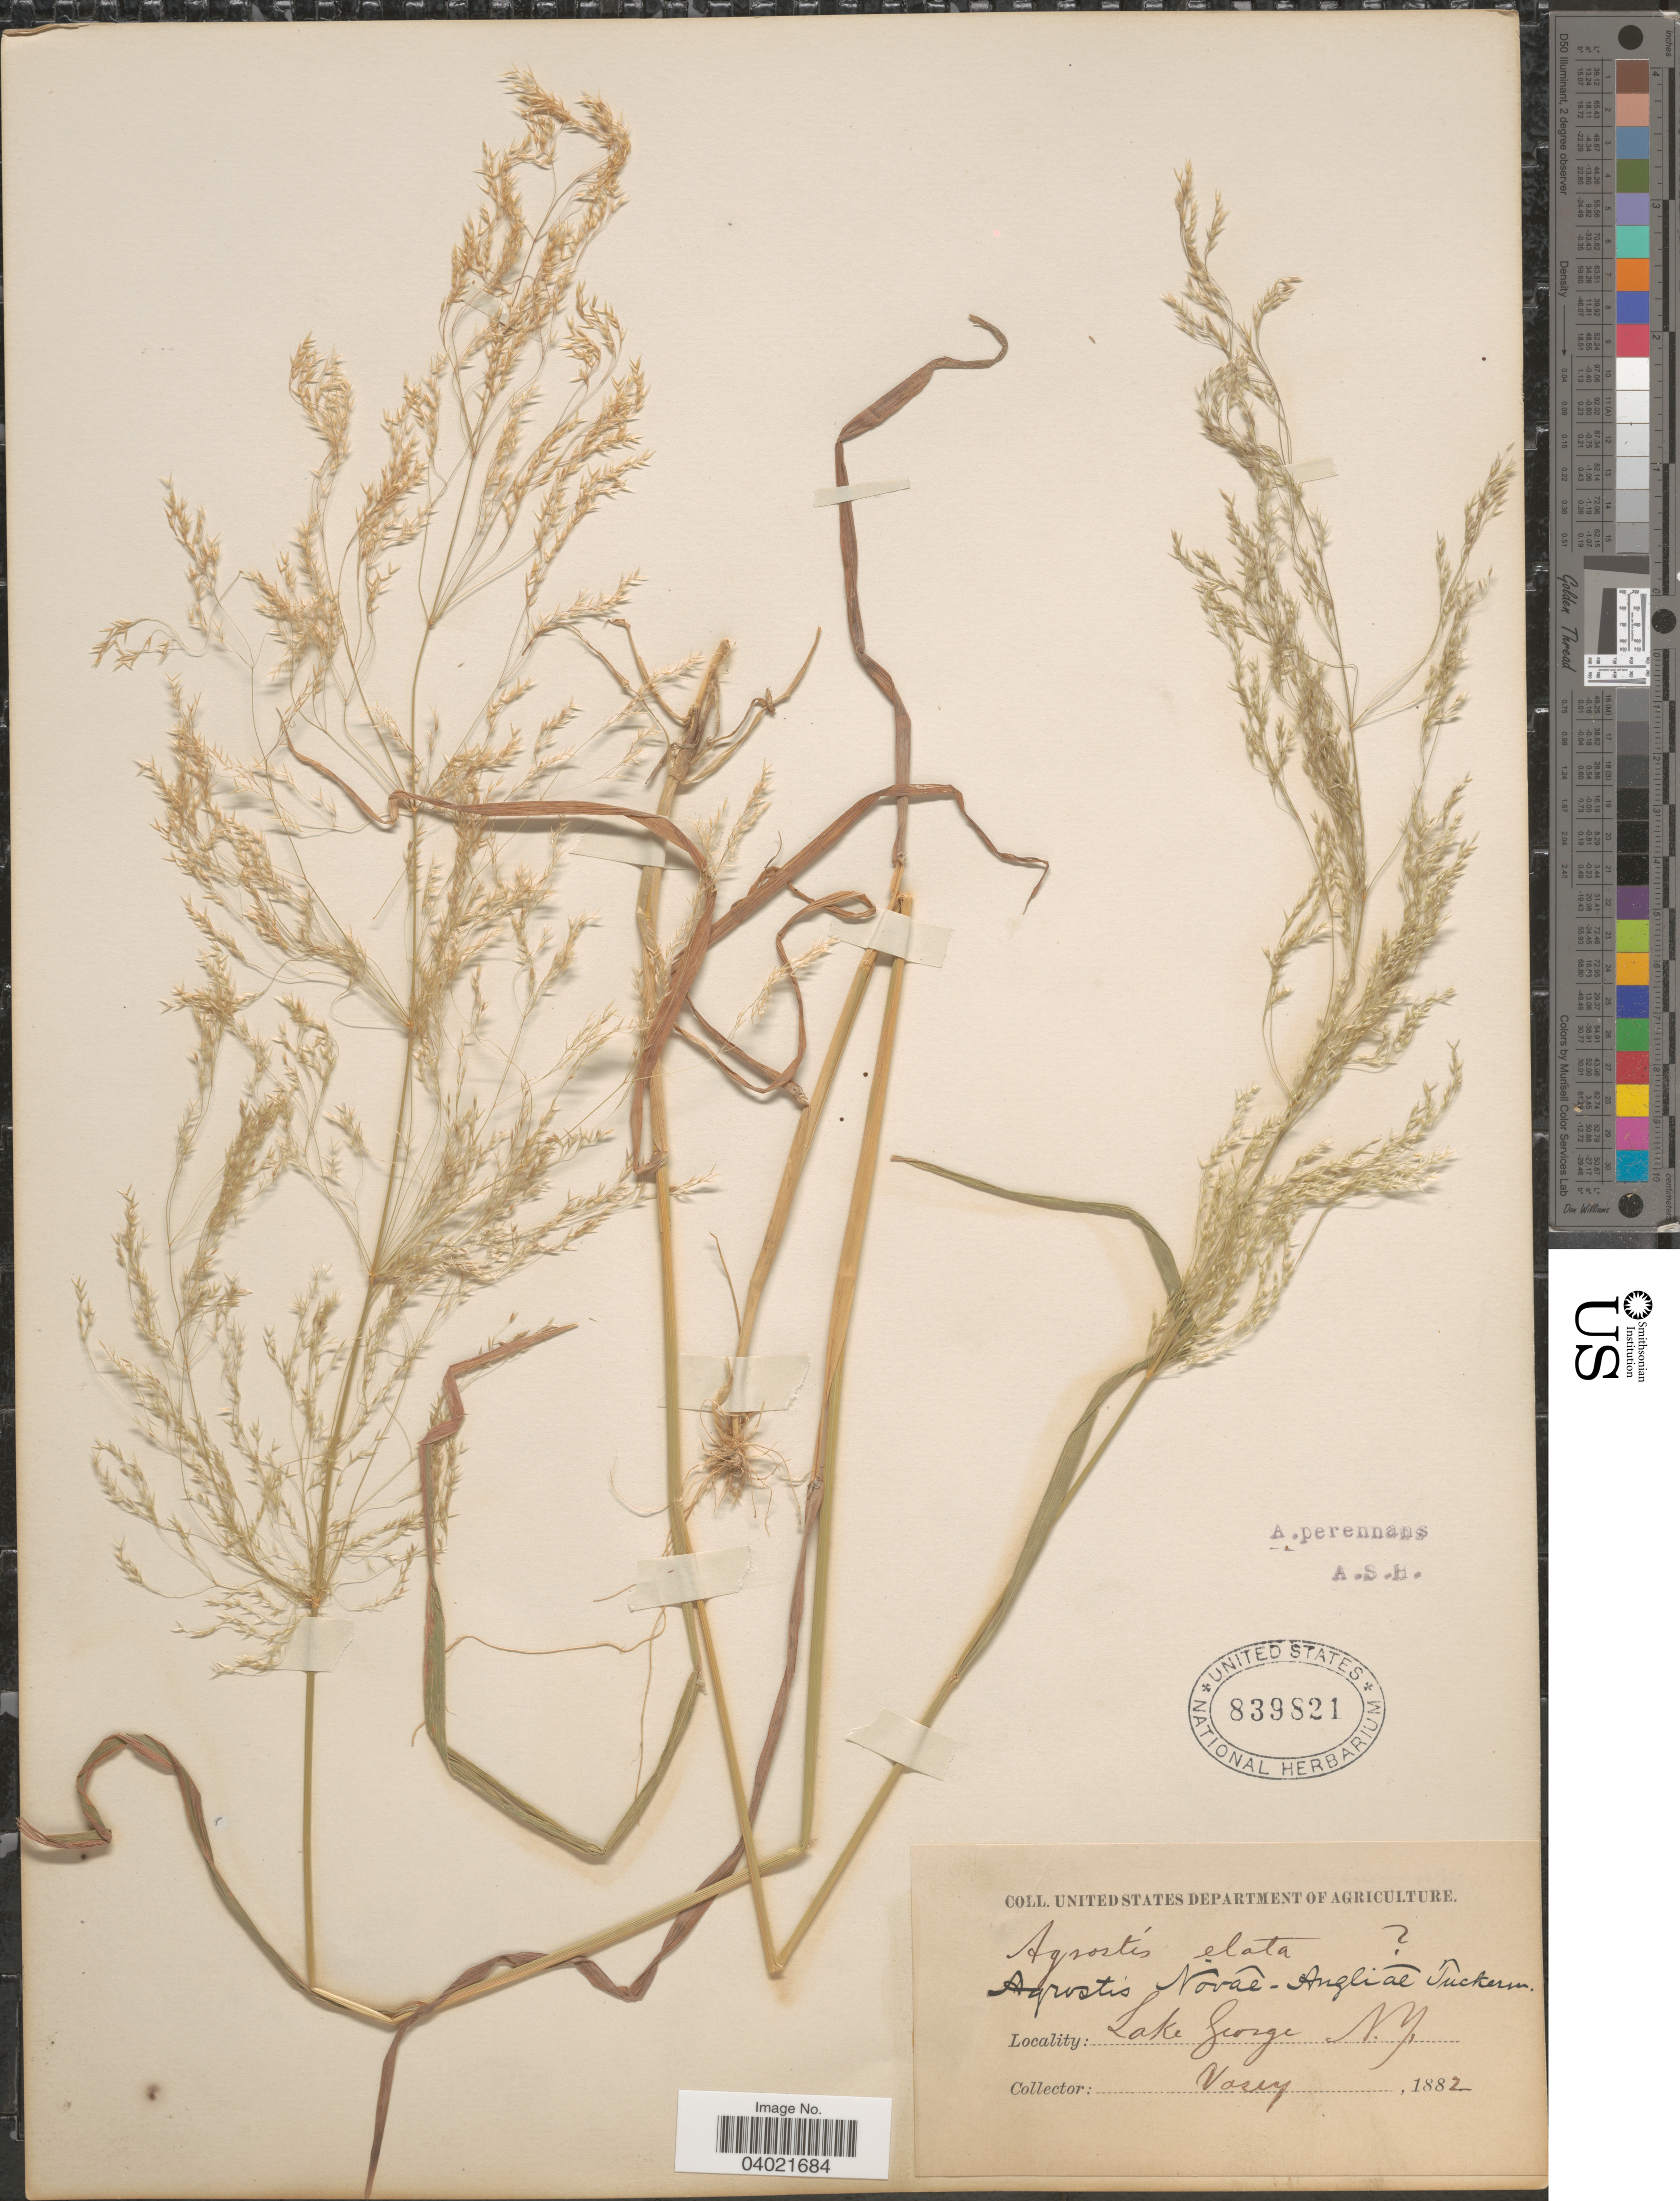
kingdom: Plantae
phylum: Tracheophyta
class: Liliopsida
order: Poales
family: Poaceae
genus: Agrostis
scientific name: Agrostis perennans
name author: (Walter) Tuck.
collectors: Vasey, --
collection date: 1882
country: United States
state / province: New York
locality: Lake George.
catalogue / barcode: US 839821